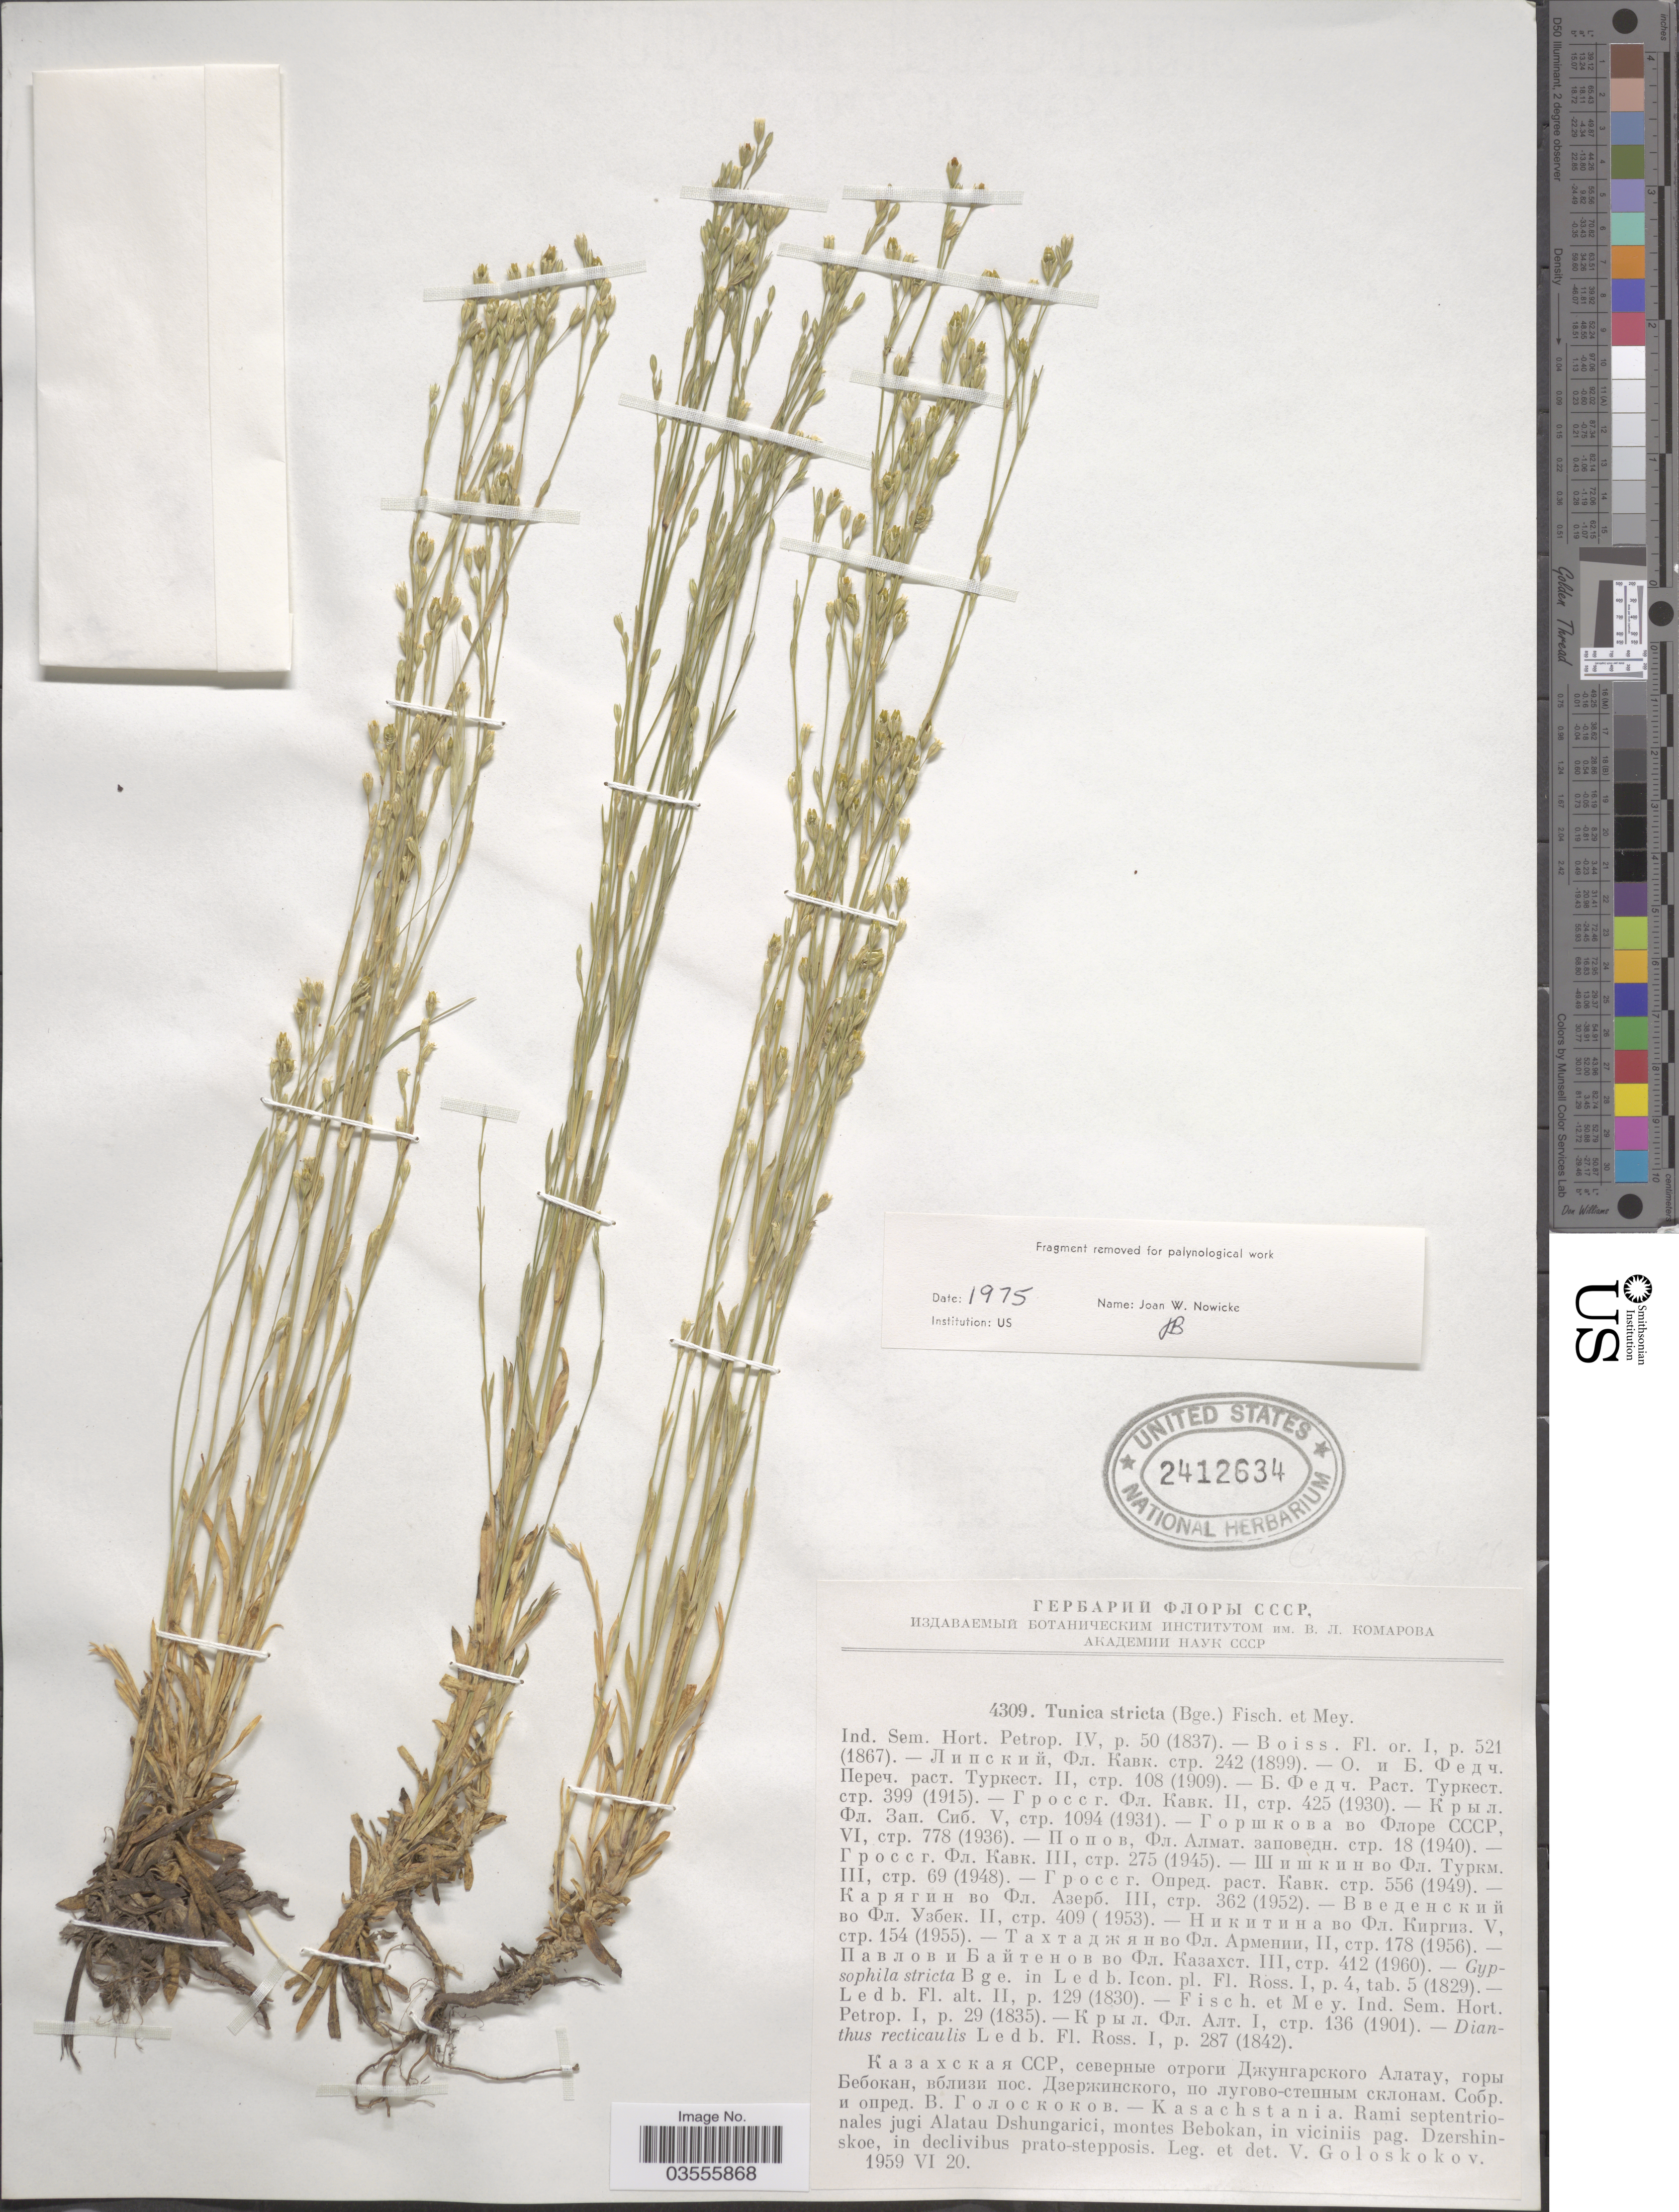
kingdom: Plantae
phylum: Tracheophyta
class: Magnoliopsida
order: Caryophyllales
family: Caryophyllaceae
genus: Dianthus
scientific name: Dianthus recticaulis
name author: Ledeb.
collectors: V. P. Goloskokov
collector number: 4309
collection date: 1959-06-20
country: Kazakhstan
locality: Kasachstania. Rami septentrionales jugi Alatau Dshungarici, montes Bebokan, in viciniis pag. Dzershinskoe, in declivibus prato-stepposis.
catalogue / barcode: US 2412634